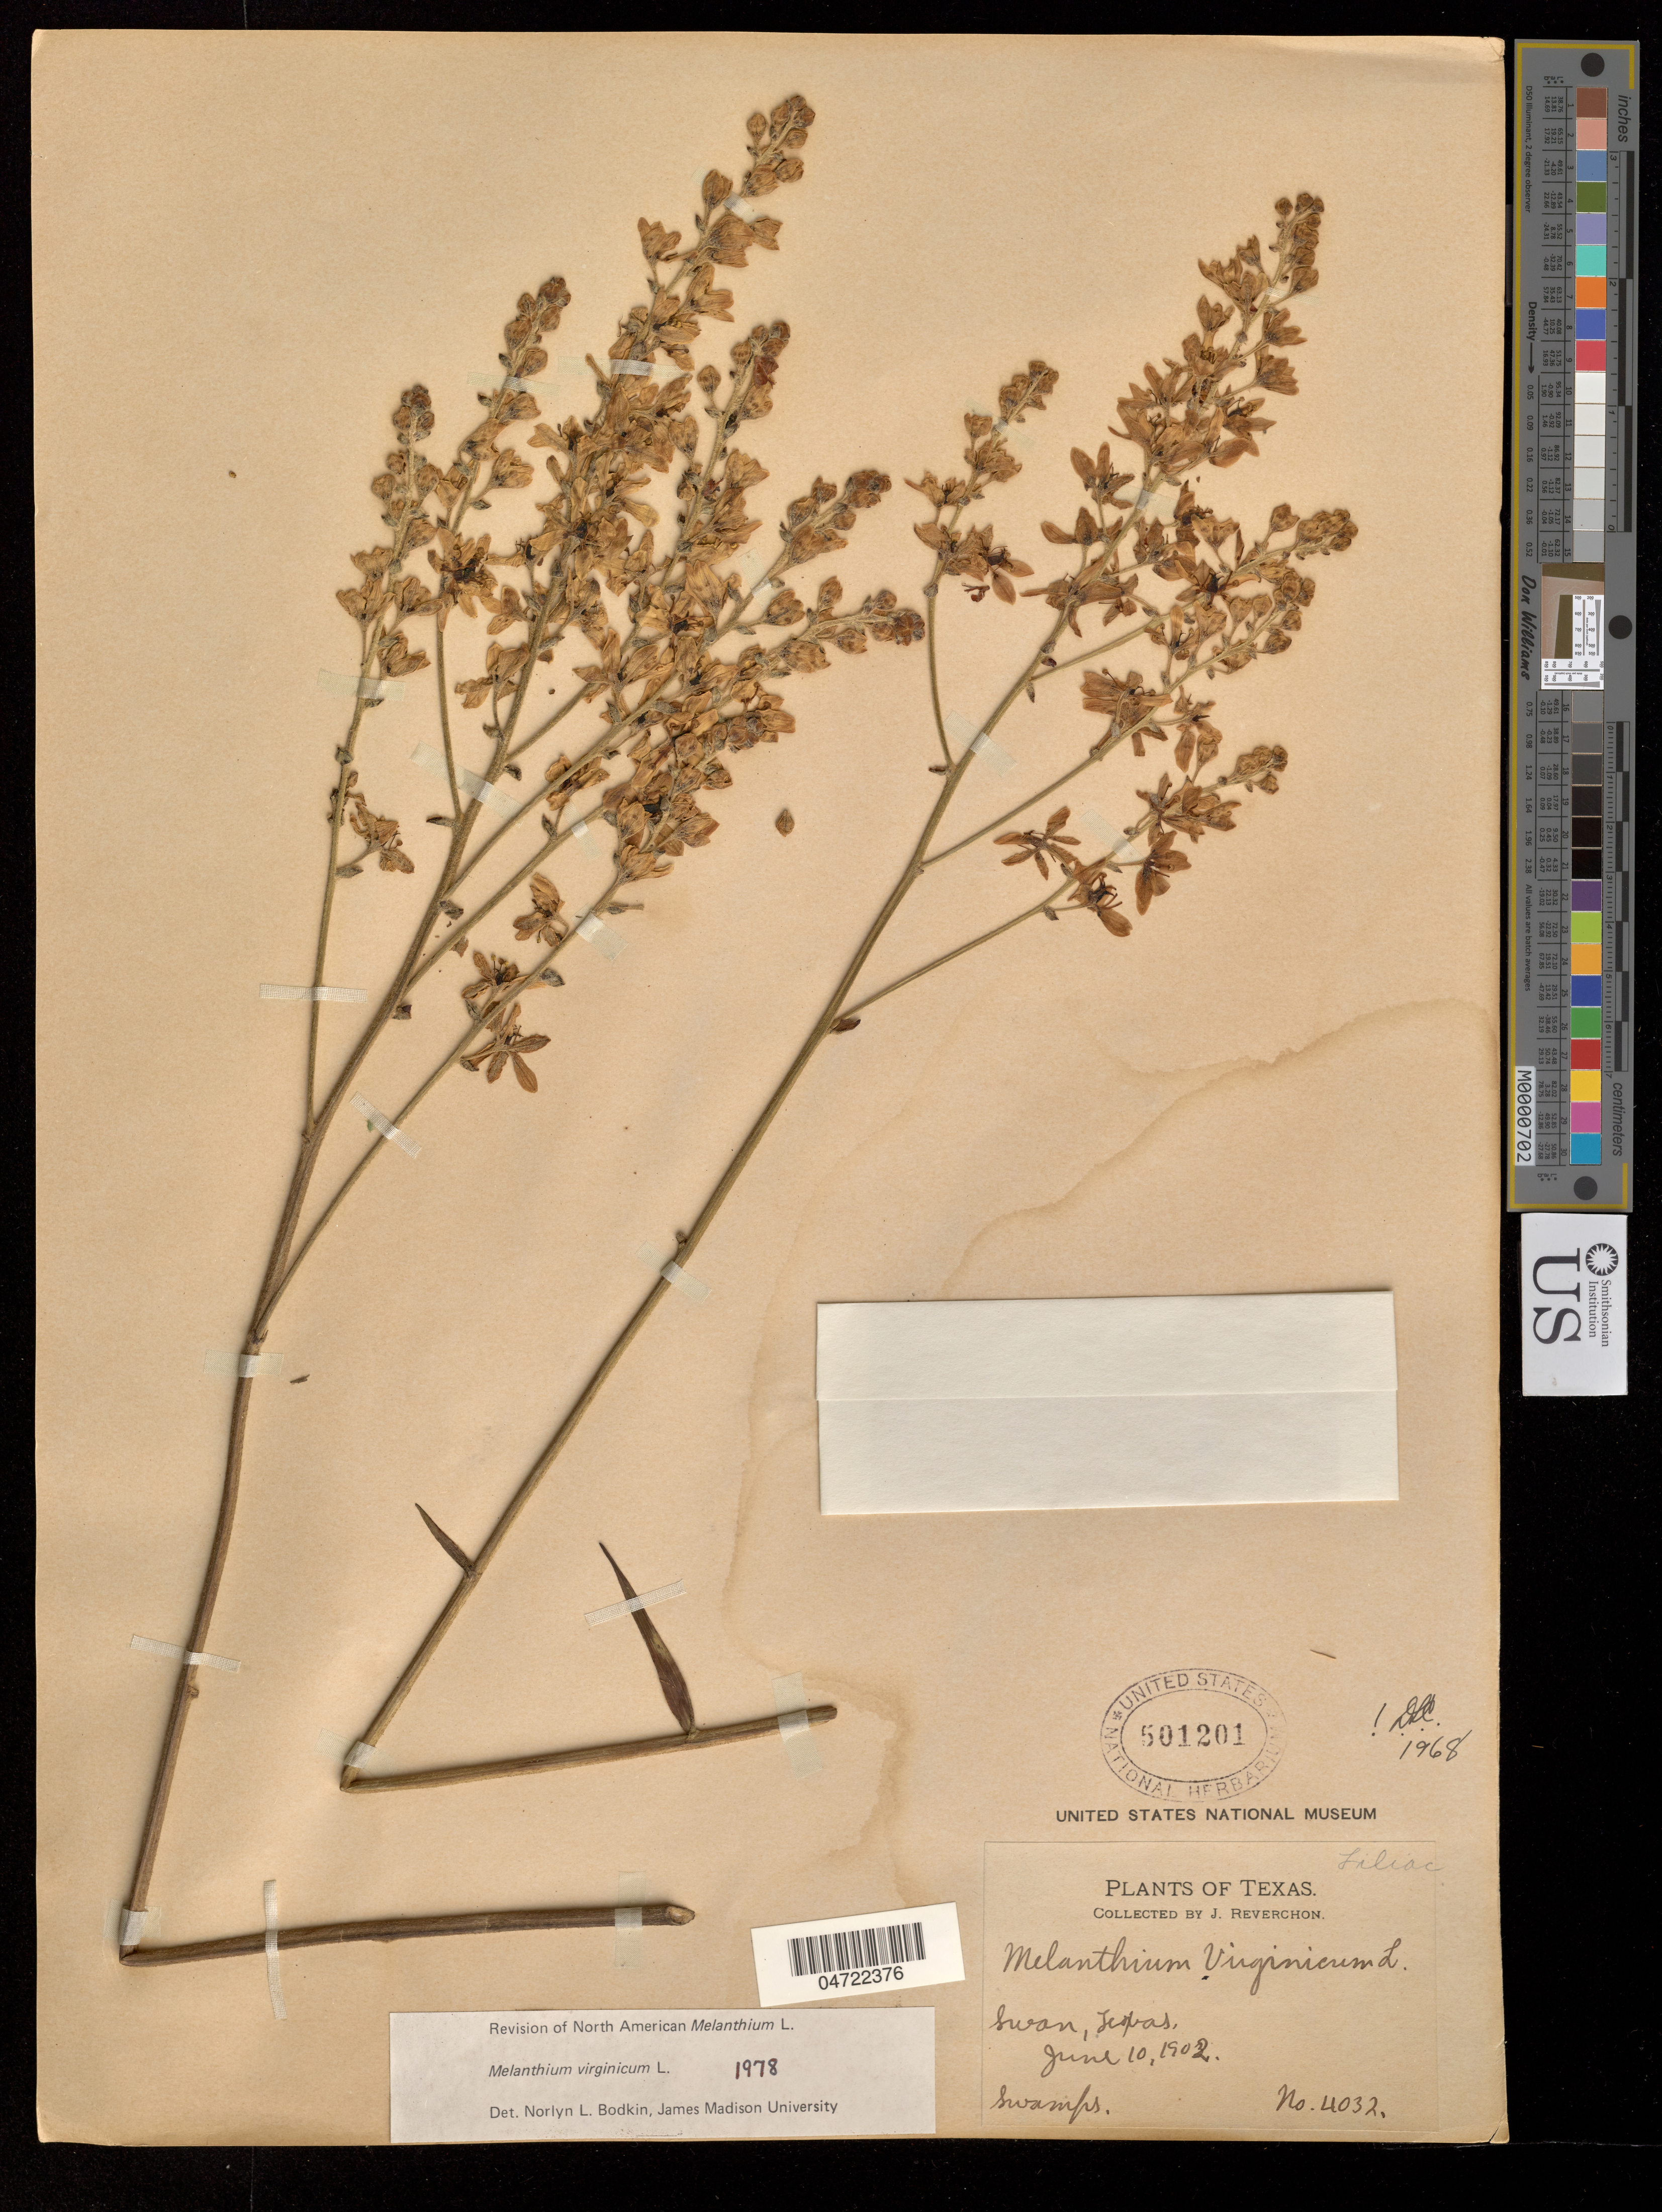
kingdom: Plantae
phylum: Tracheophyta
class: Liliopsida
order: Liliales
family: Melanthiaceae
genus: Melanthium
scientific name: Melanthium virginicum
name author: L.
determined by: Bodkin, N. L.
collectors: J. Reverchon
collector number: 4032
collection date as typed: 10 Jun 1902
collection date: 1902-06-10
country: United States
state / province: Texas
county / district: Smith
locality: Swan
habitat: Swamps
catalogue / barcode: US 501201